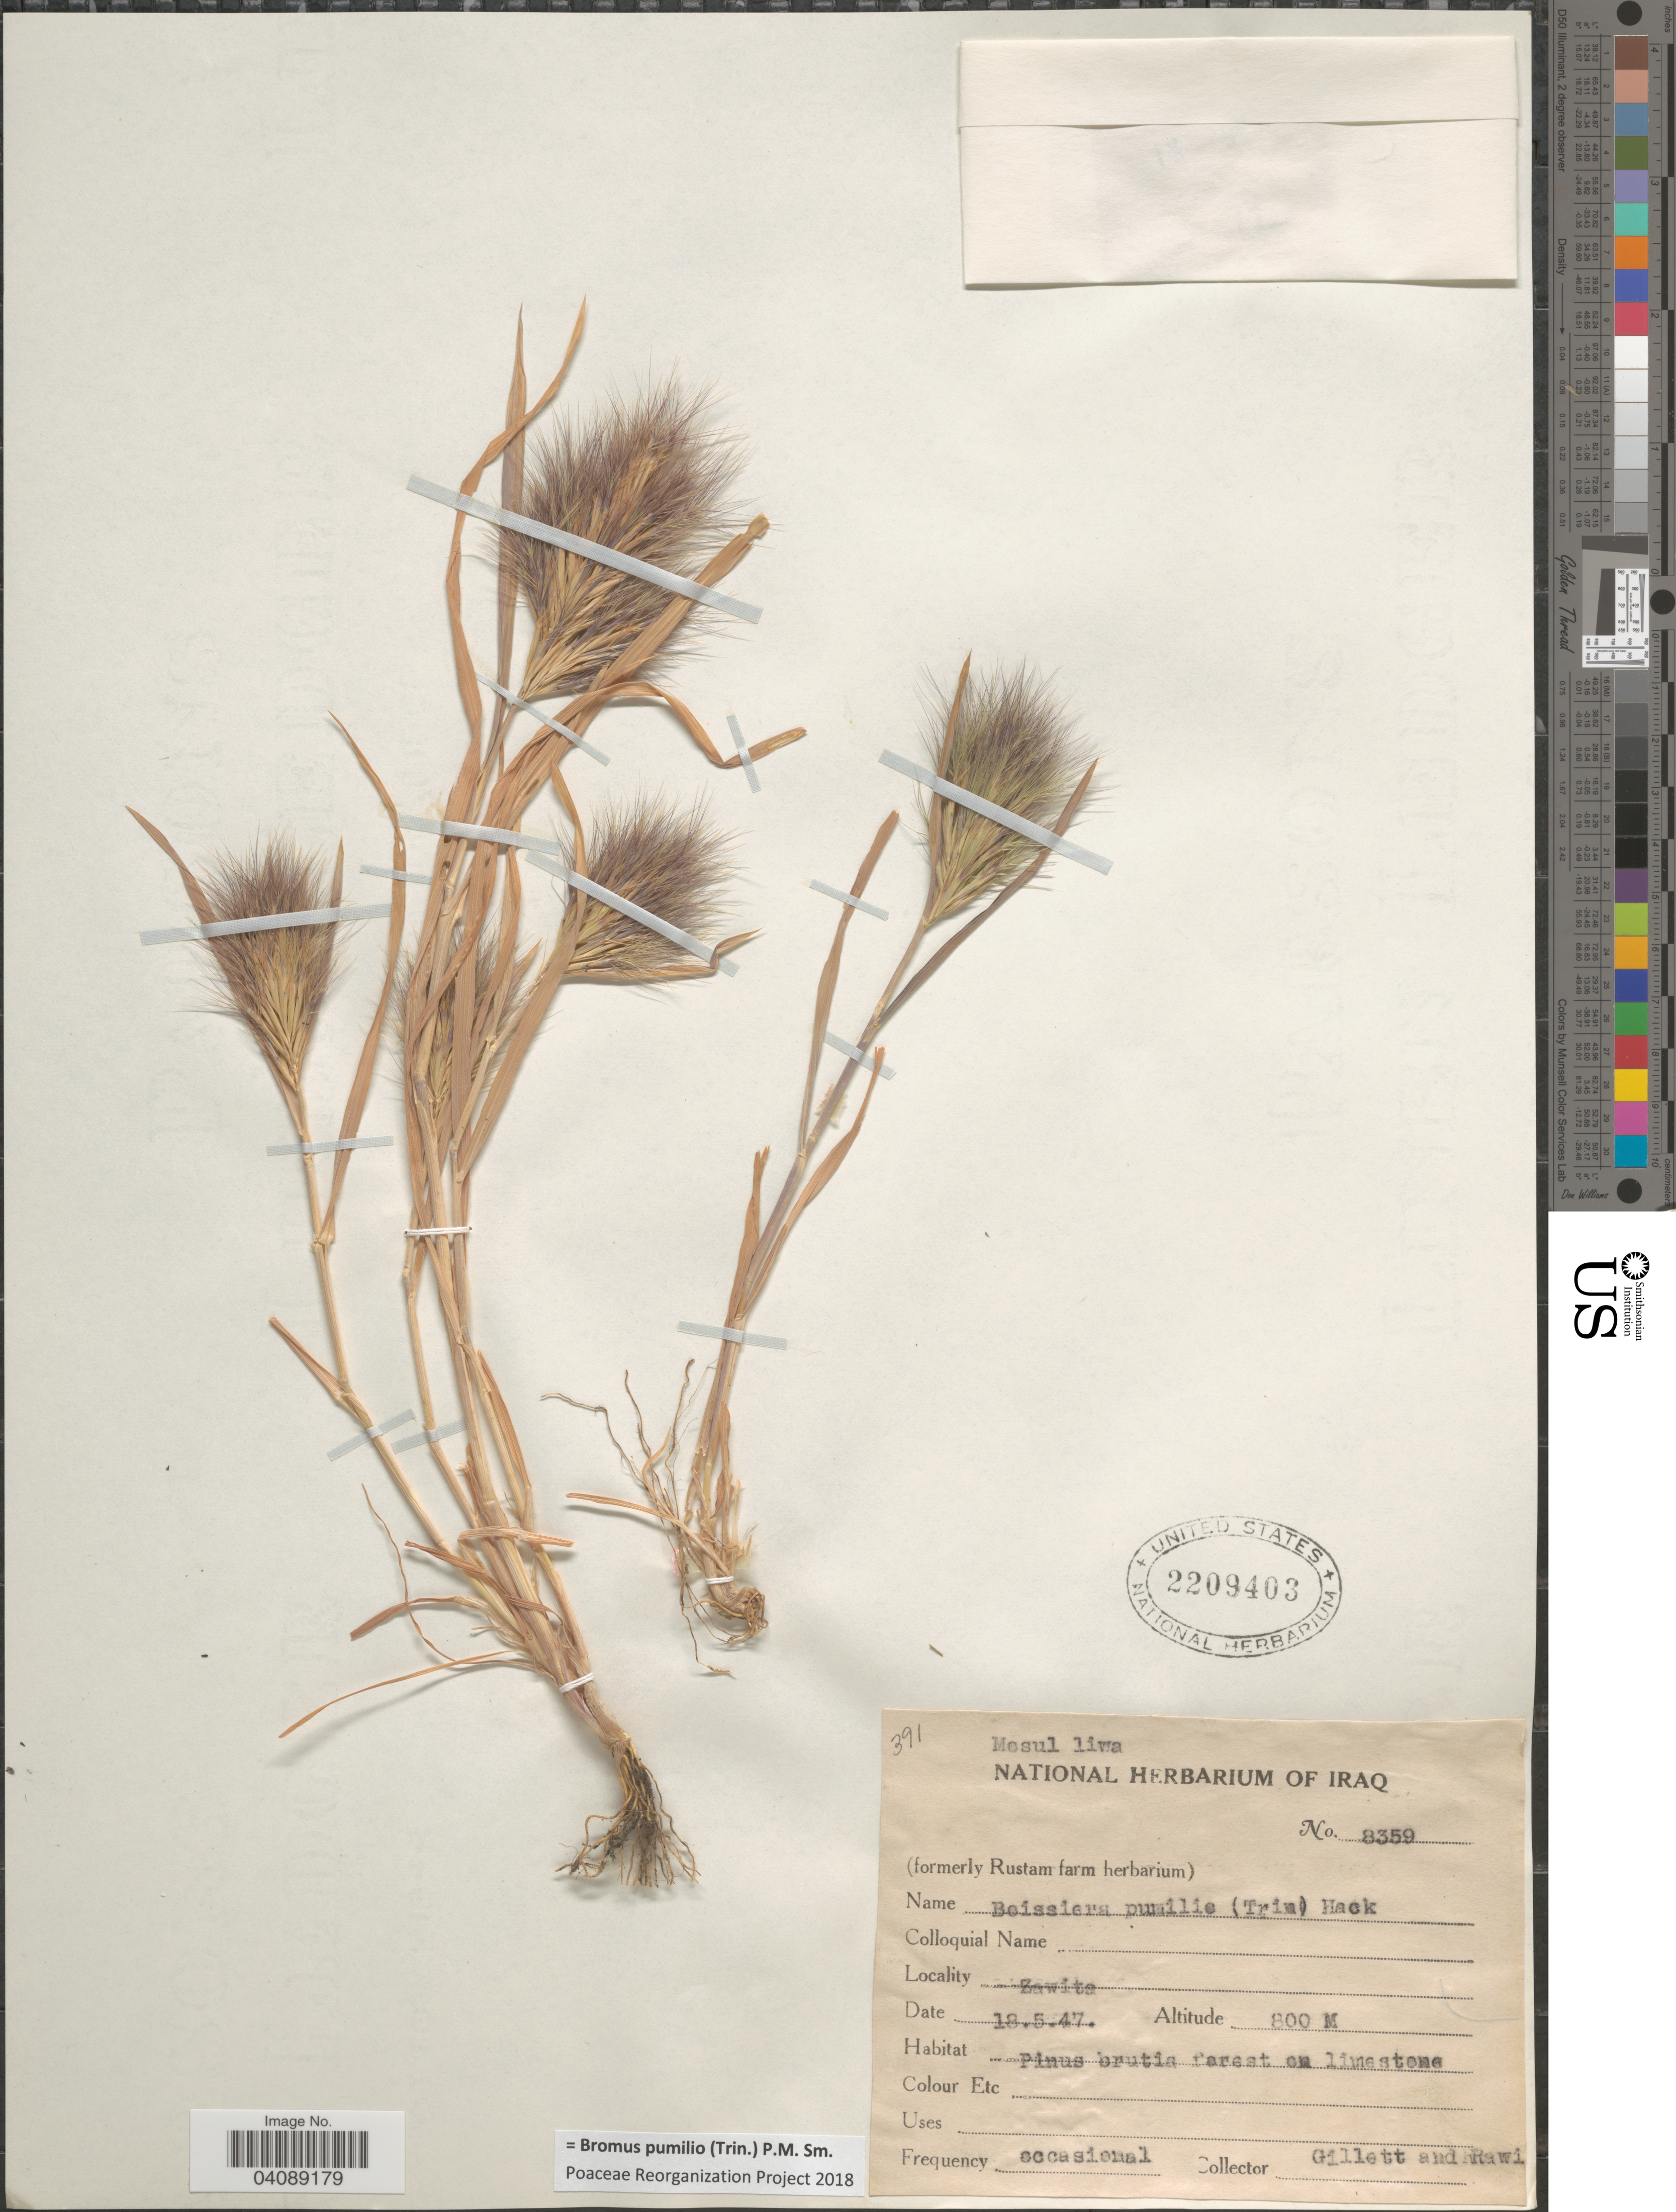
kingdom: Plantae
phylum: Tracheophyta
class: Liliopsida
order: Poales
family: Poaceae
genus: Bromus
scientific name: Bromus pumilio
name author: (Trin.) P.M. Sm.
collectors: Gillett, -- & -. Rawi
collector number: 8359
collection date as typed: Transcribed d/m/y: 18/5/47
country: Iraq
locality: Mosul liwa. Zawita.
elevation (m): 800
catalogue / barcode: US 2209403